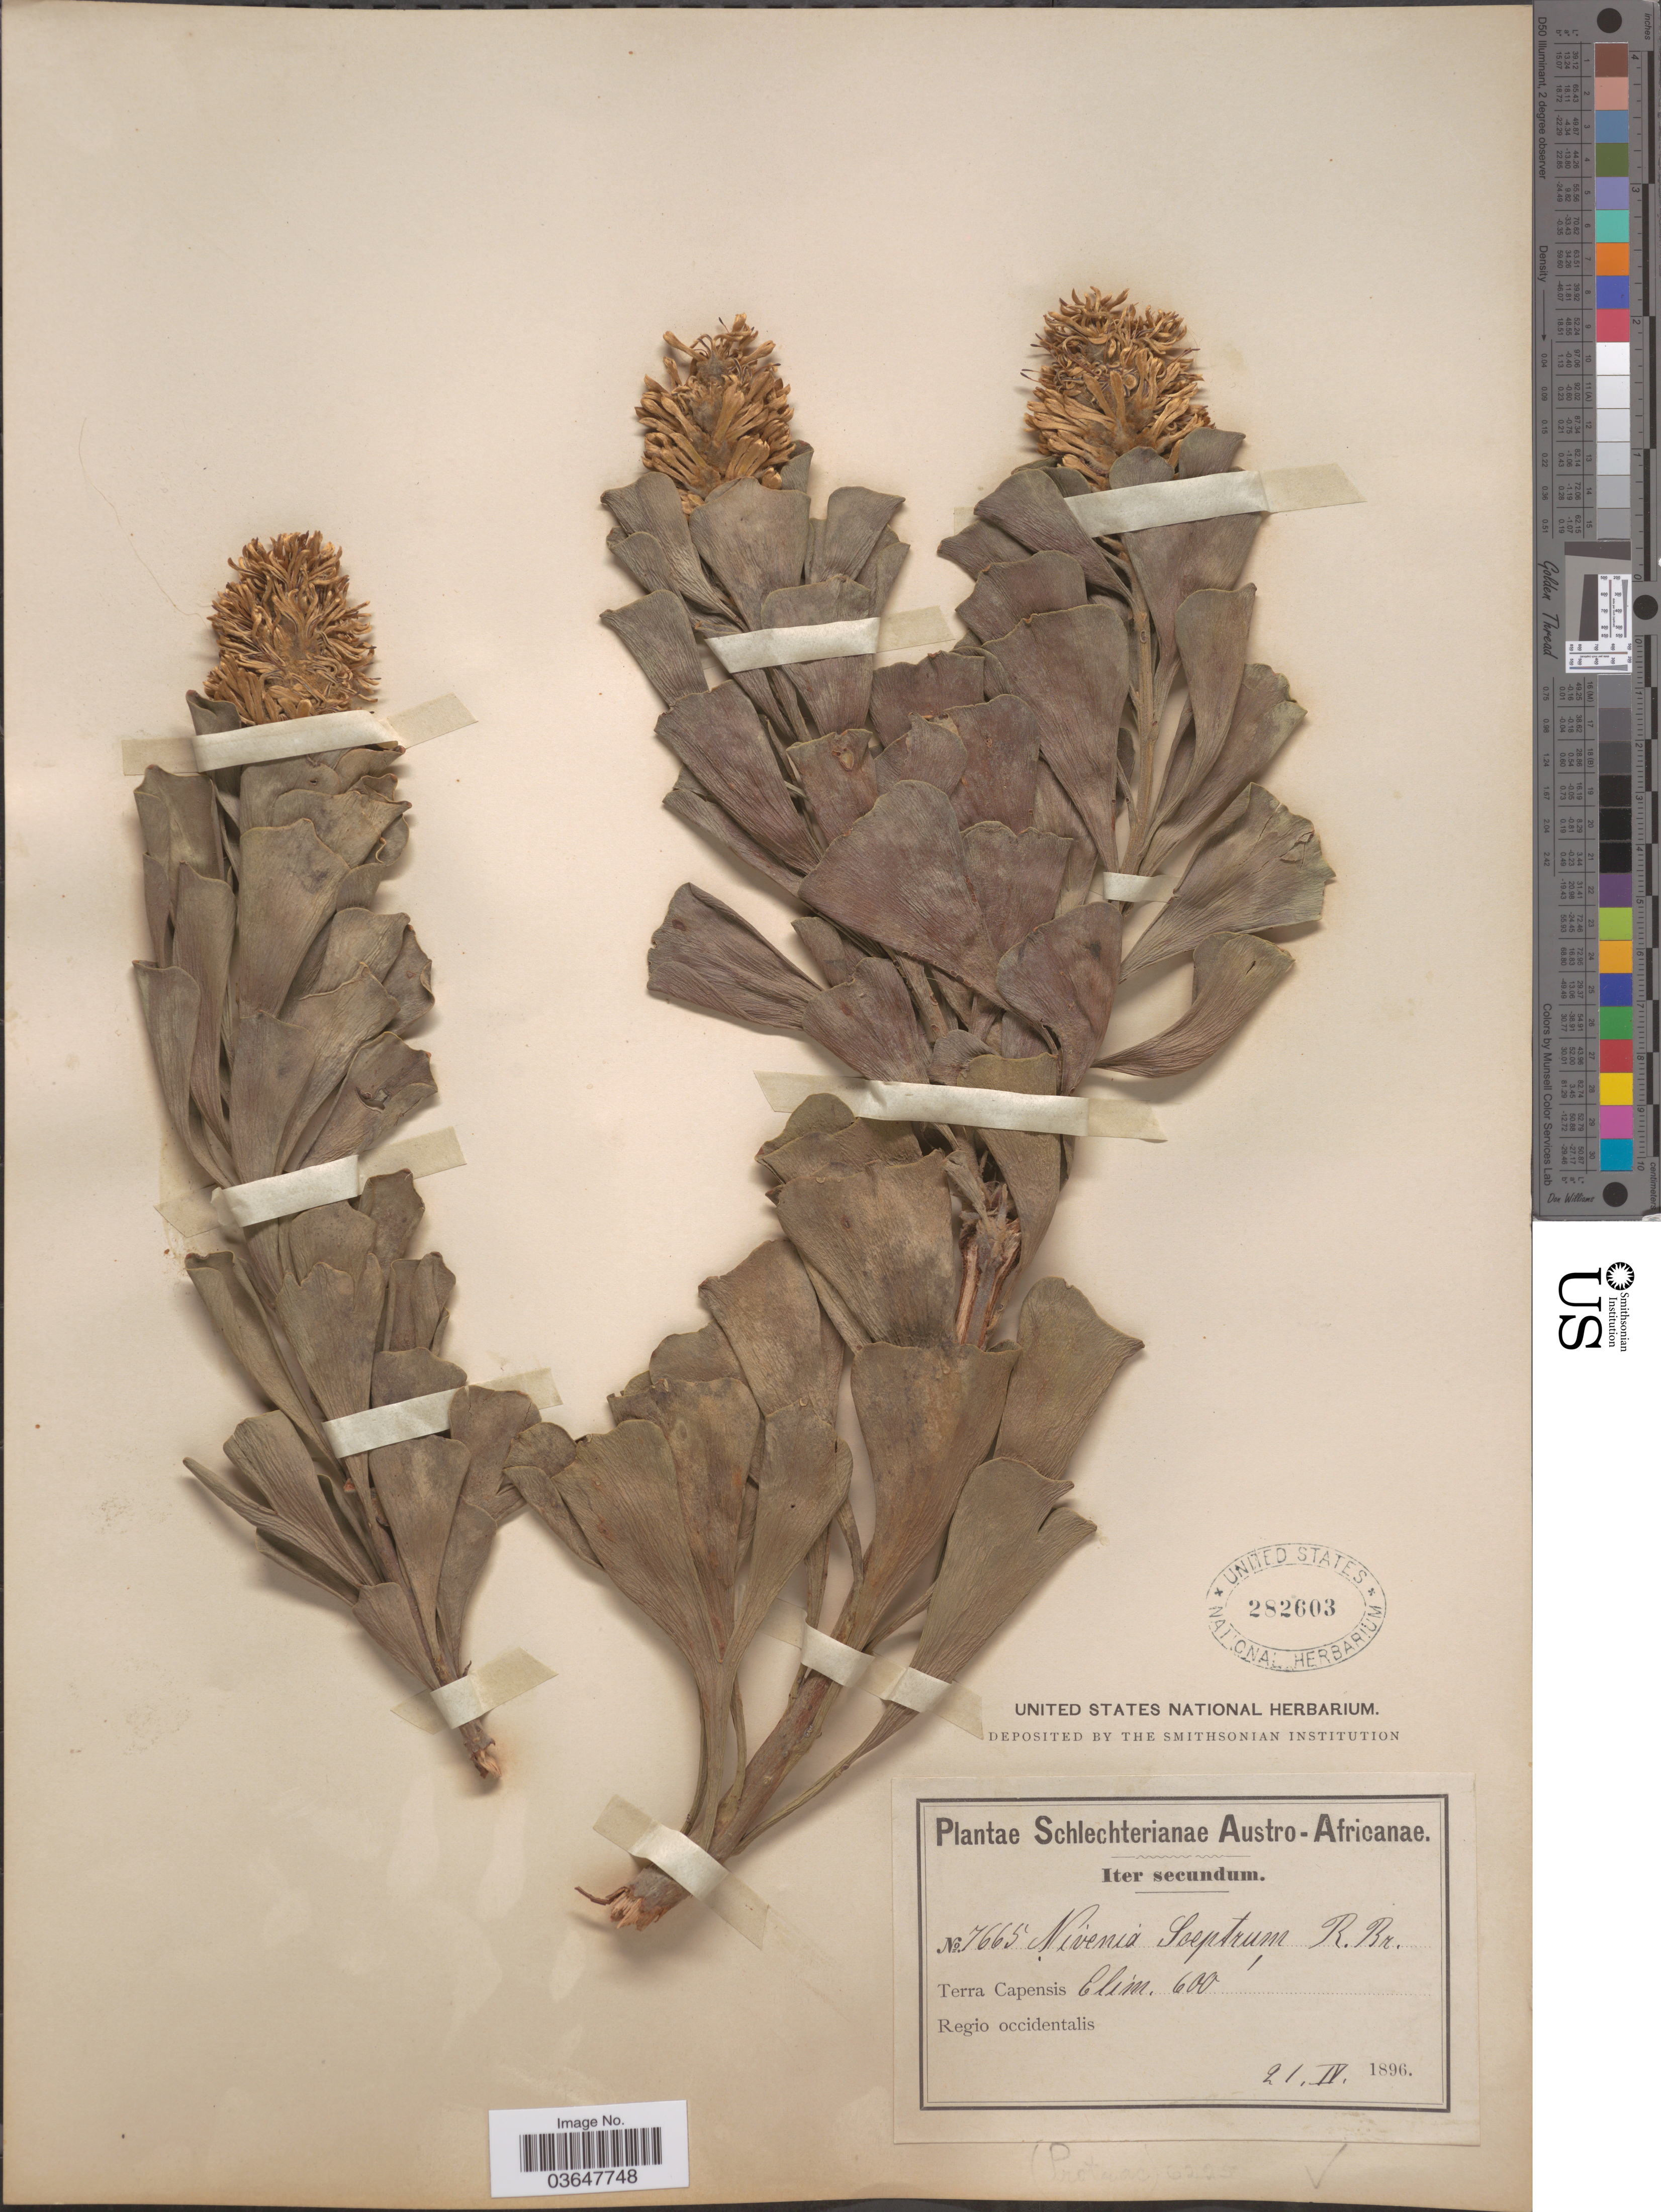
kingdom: Plantae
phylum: Tracheophyta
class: Magnoliopsida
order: Proteales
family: Proteaceae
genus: Paranomus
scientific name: Paranomus sceptrum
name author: Kuntze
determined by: Strong, Mark T., (BOT), Smithsonian Institution - National Museum of Natural History (UNITED STATES)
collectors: Schlechter, --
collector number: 7665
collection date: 1896-04-21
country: South Africa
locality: Austro- Africanae. Terra Capensis: Elim. Regio occidentalis.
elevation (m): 183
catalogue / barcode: US 282603